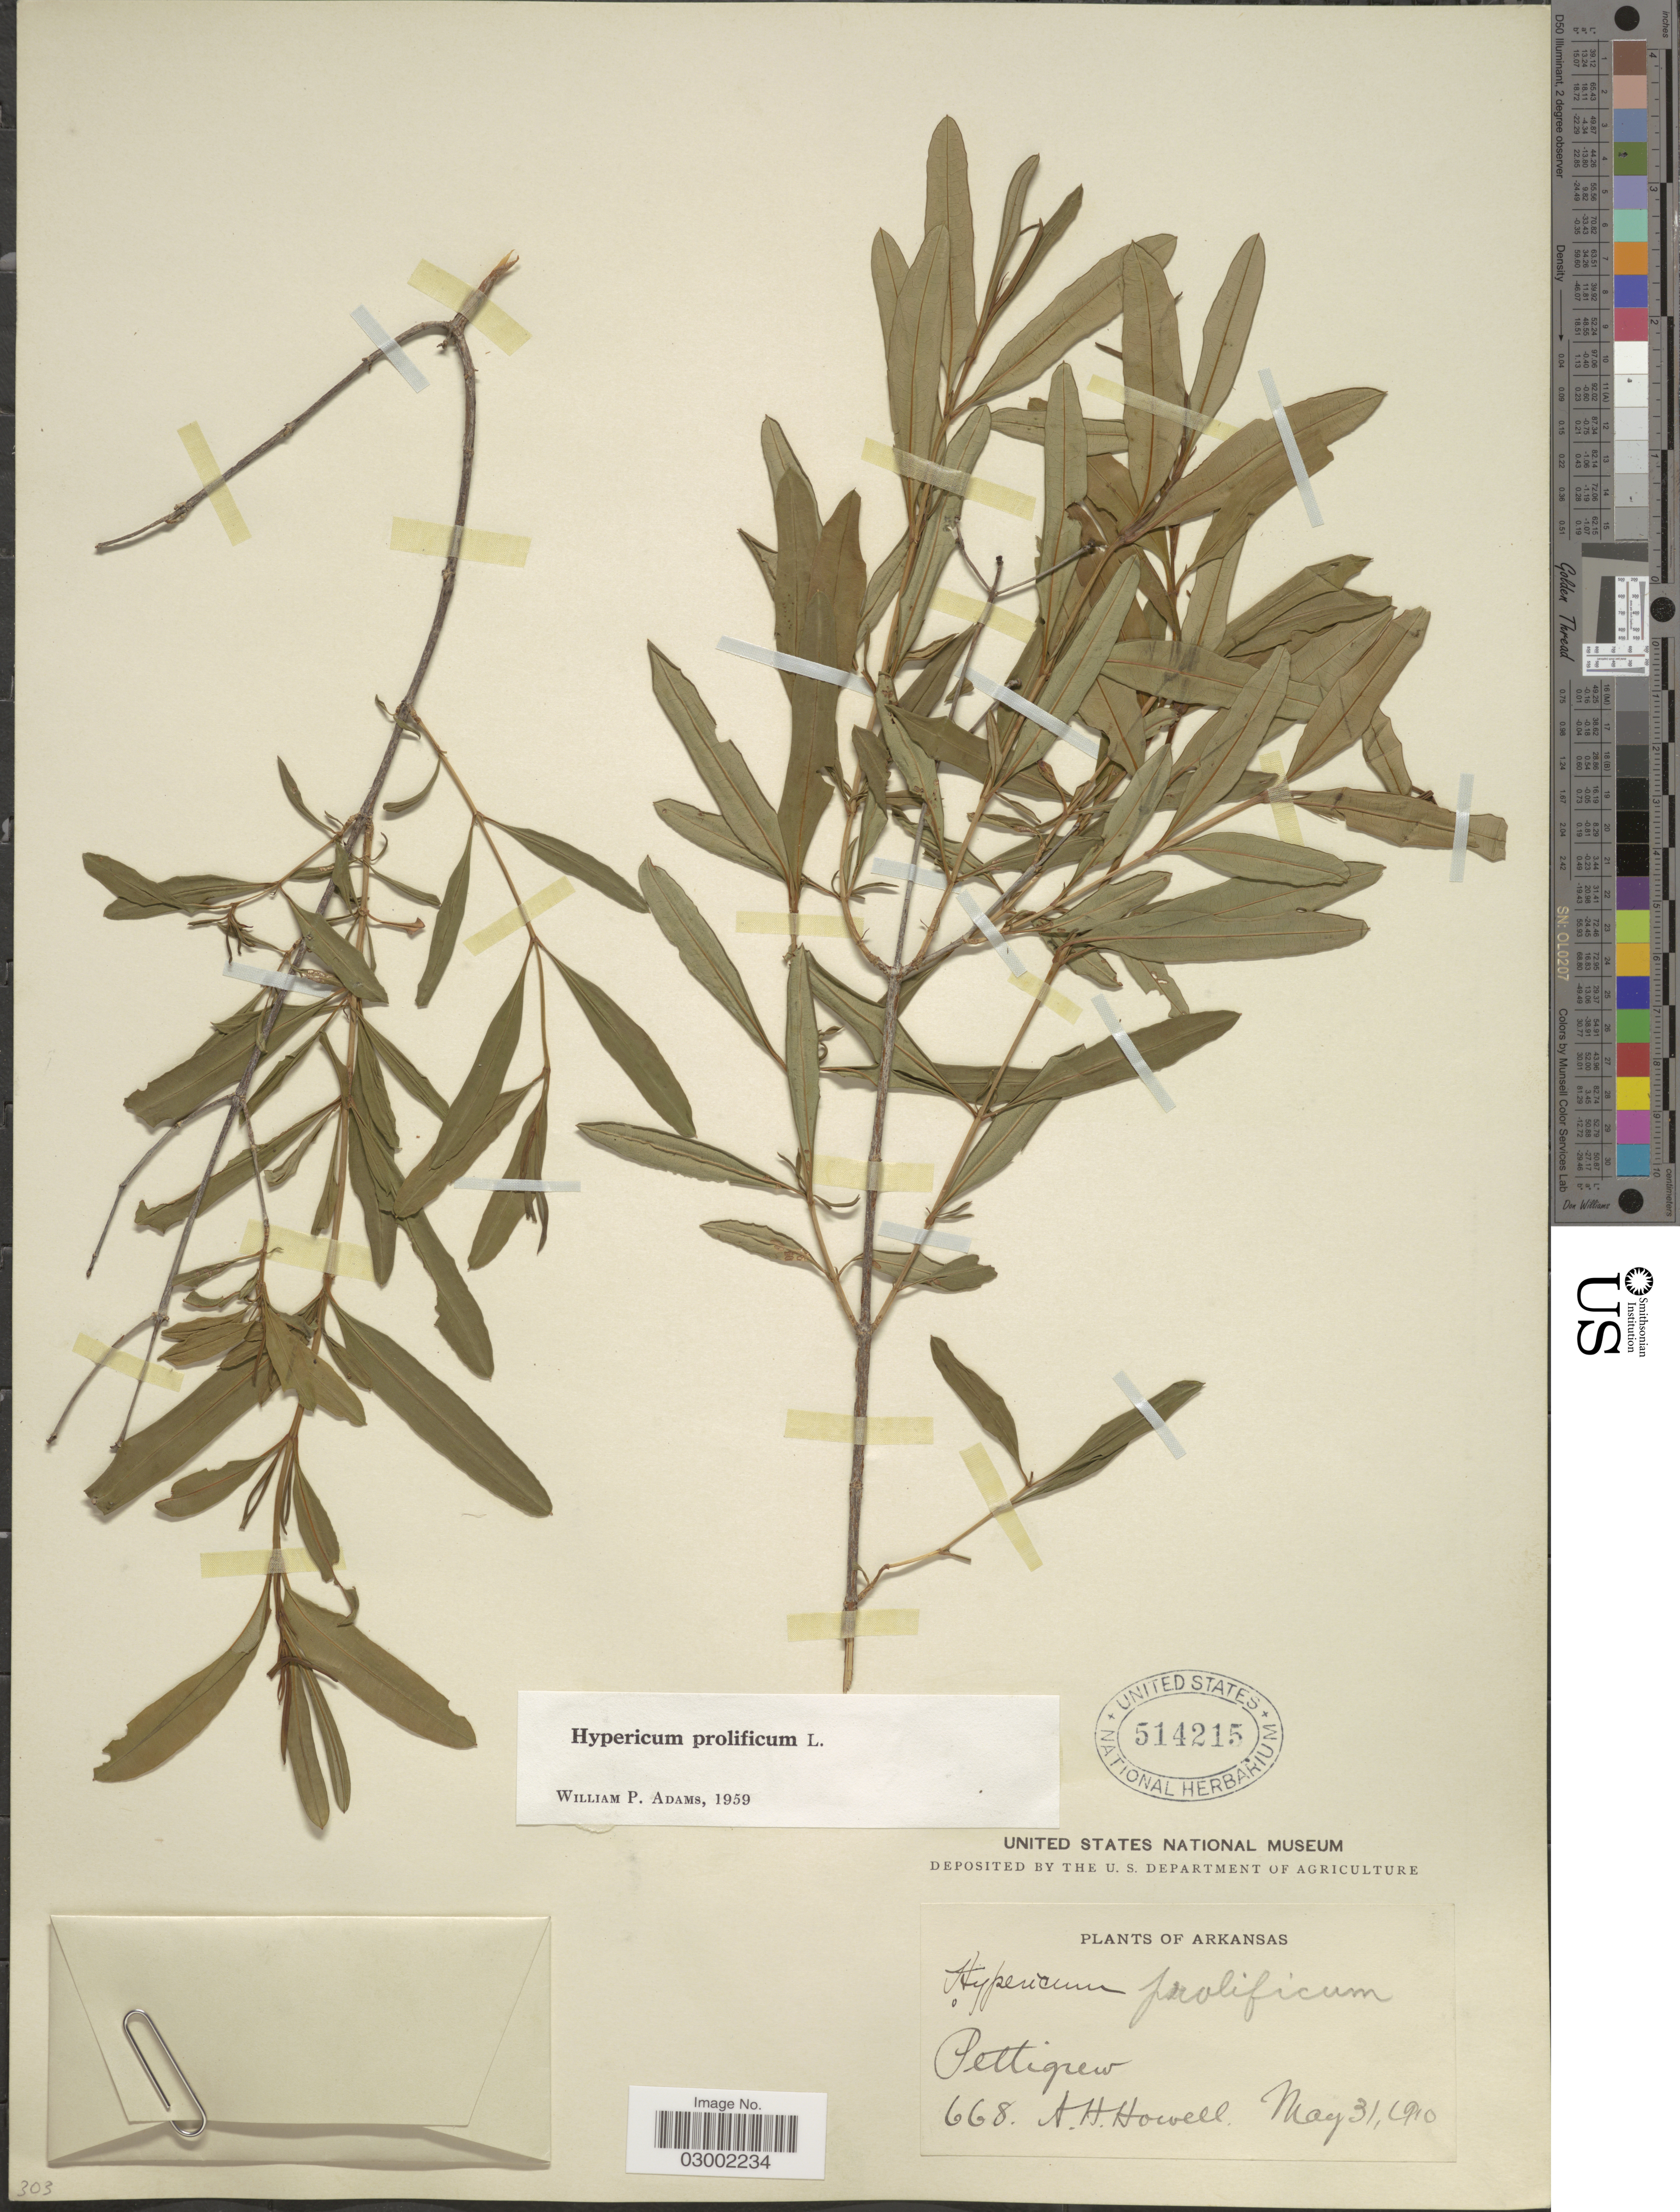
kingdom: Plantae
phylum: Tracheophyta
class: Magnoliopsida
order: Malpighiales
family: Hypericaceae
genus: Hypericum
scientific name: Hypericum prolificum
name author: L.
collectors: A. Howell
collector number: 668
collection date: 1910-05-31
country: United States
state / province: Arkansas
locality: Pettigrew.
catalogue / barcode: US 514215